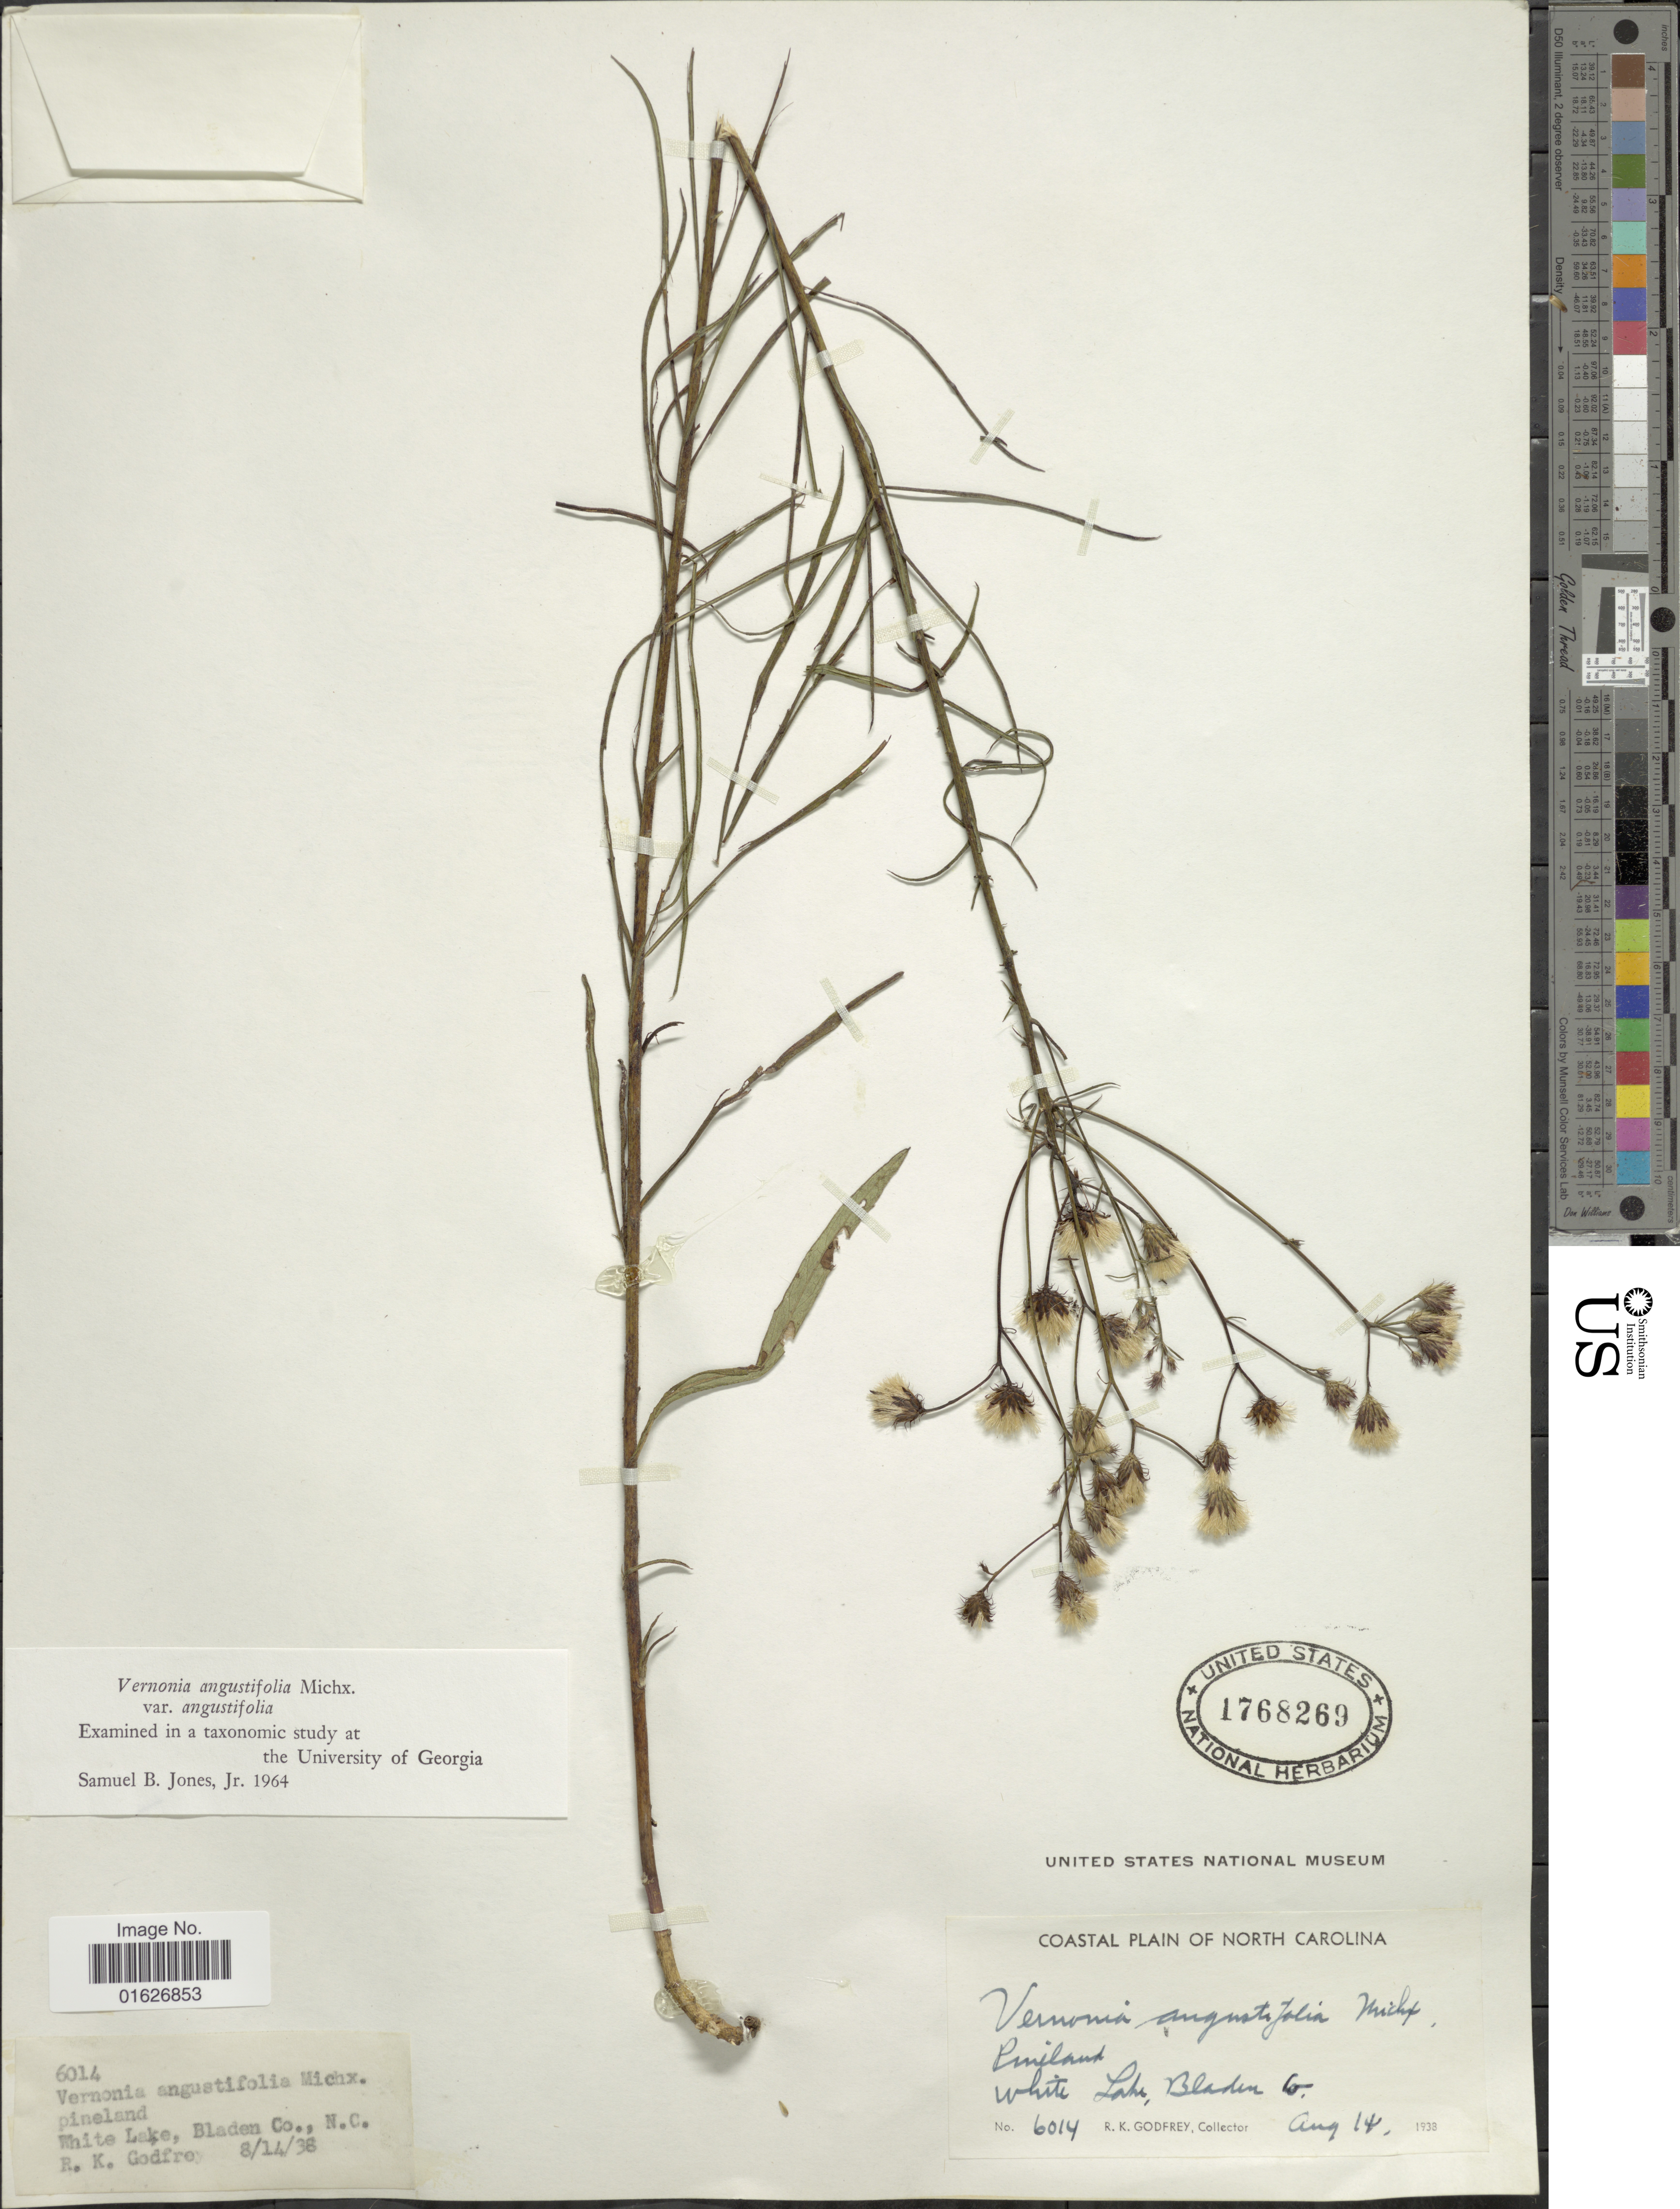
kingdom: Plantae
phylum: Tracheophyta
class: Magnoliopsida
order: Asterales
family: Asteraceae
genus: Vernonia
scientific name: Vernonia angustifolia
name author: Michx.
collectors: R. K. Godfrey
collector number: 6014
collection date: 1938-08-14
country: United States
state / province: North Carolina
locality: Coastal Plain, White Lake, Bladen Co.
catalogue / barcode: US 1768269